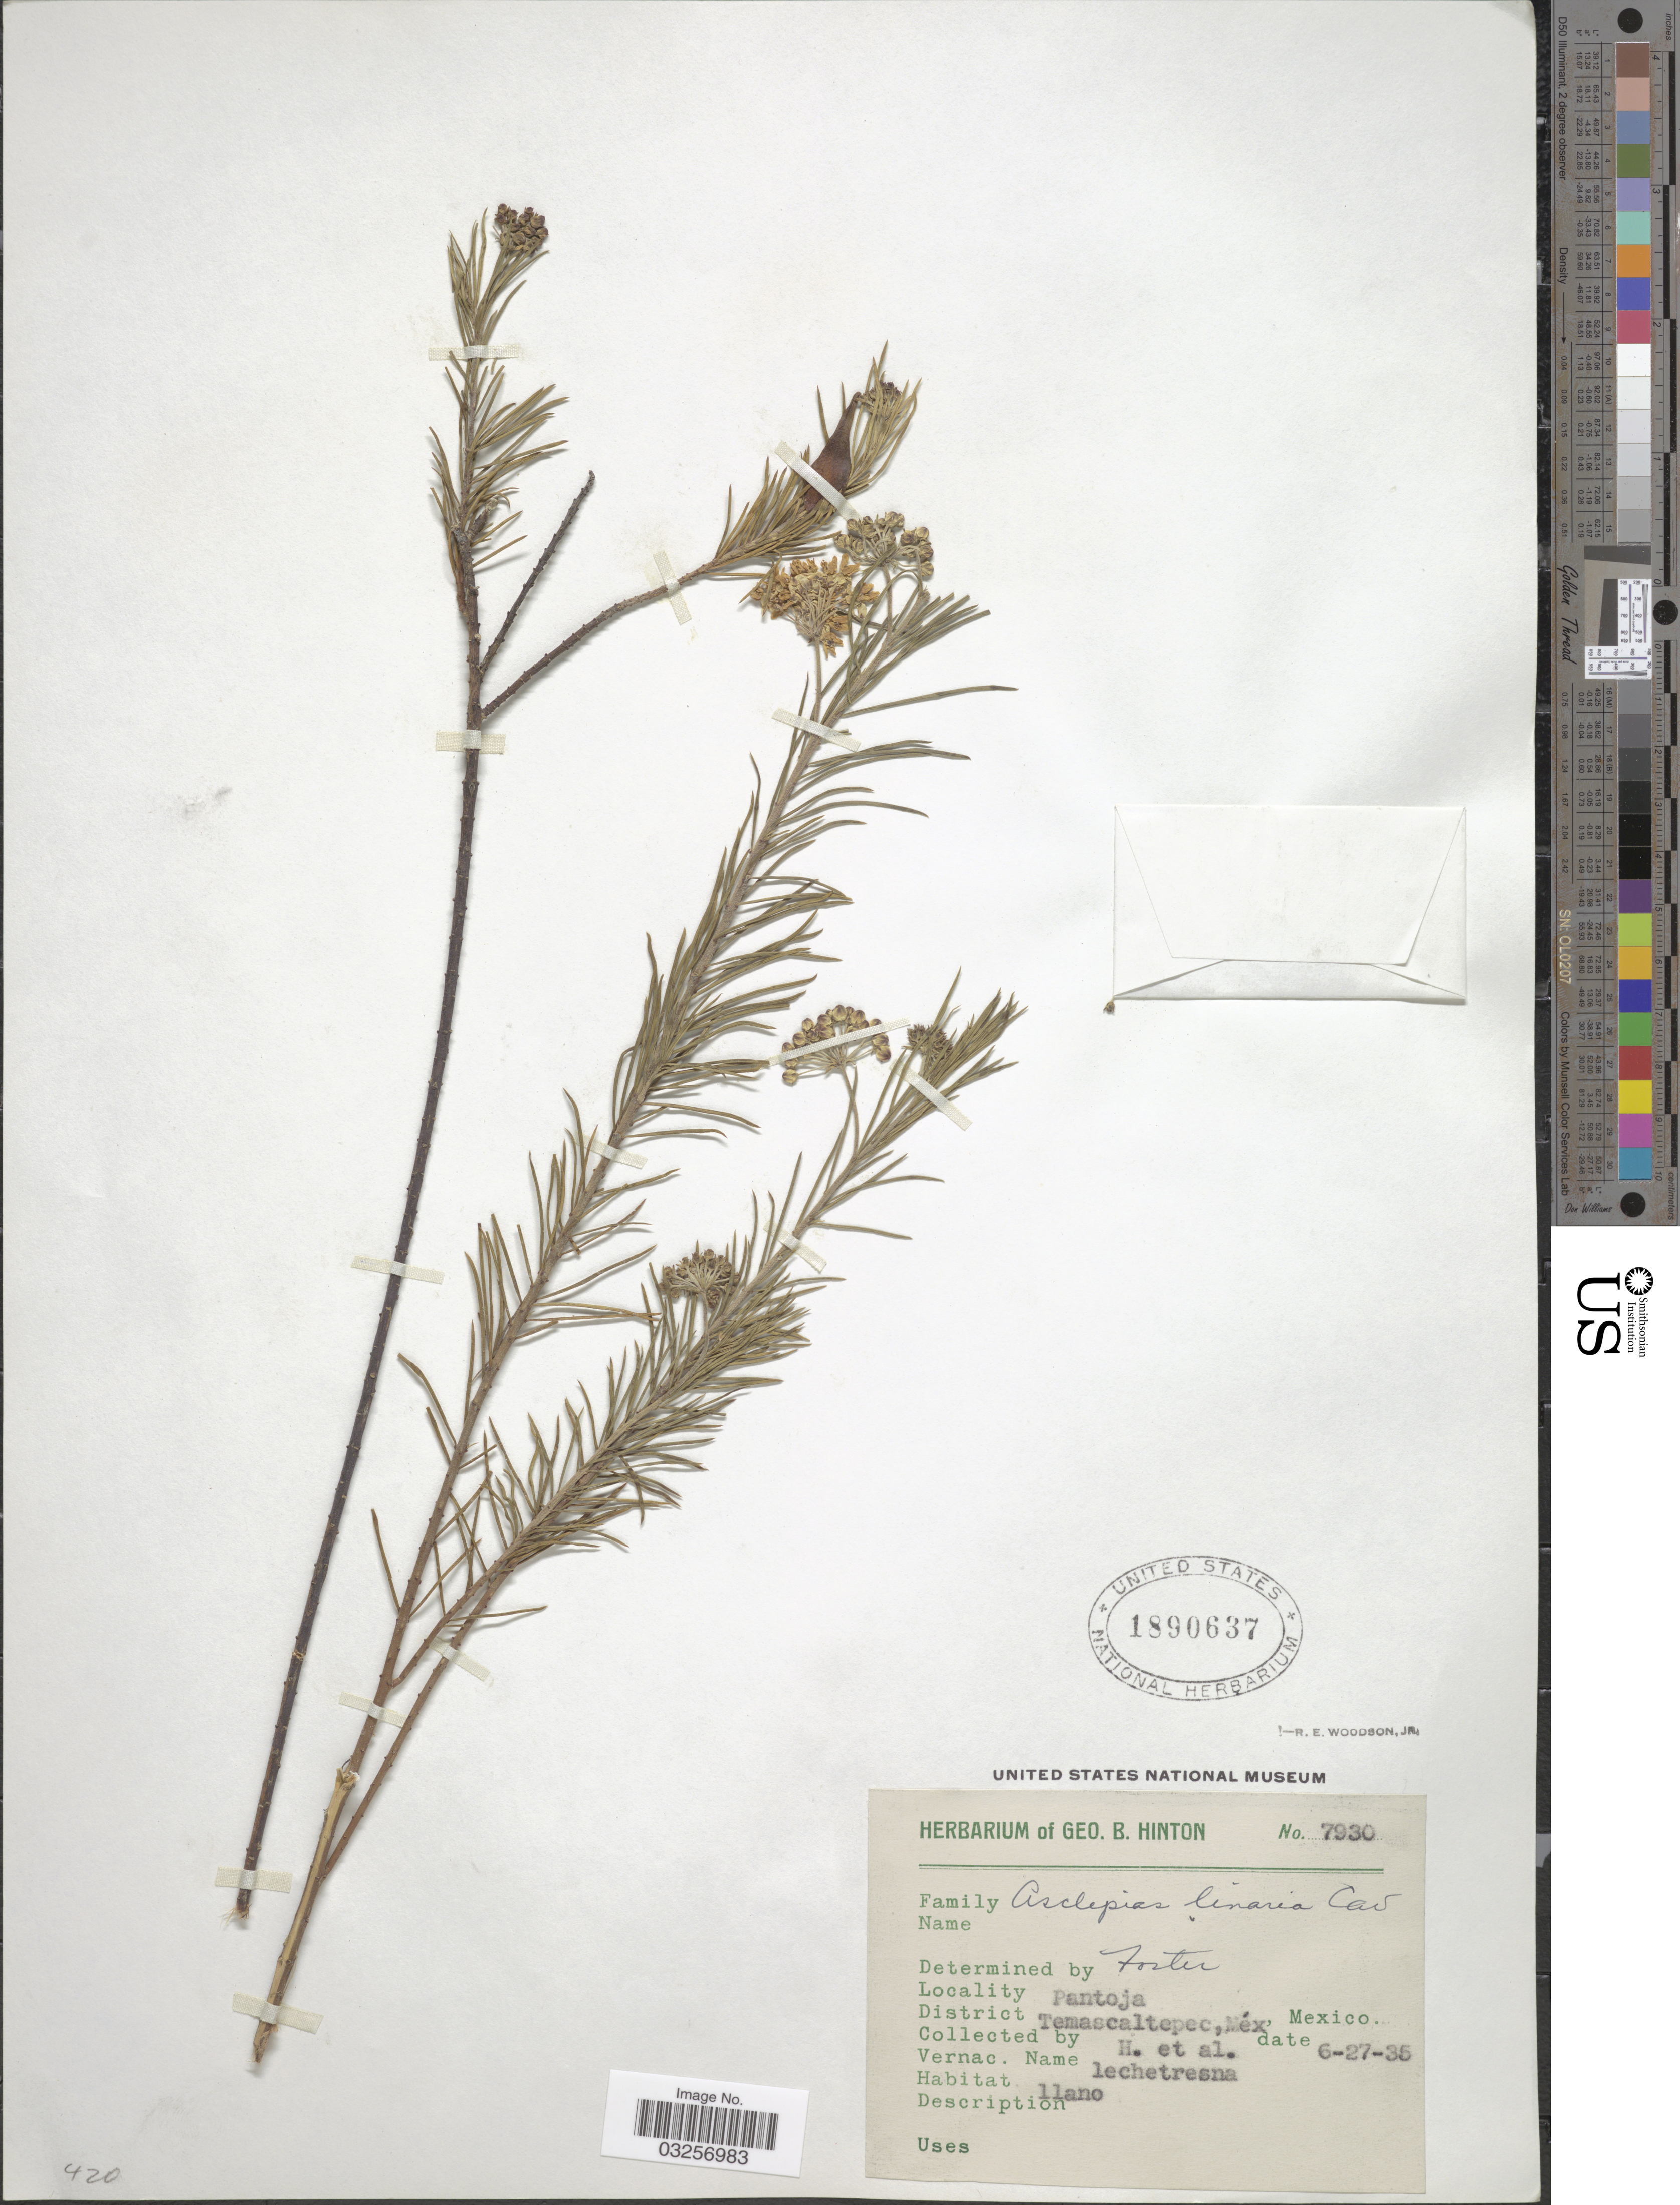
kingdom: Plantae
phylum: Tracheophyta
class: Magnoliopsida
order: Gentianales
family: Apocynaceae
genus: Asclepias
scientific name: Asclepias linaria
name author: Cav.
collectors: G. B. Hinton & et al.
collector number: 7930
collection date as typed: Transcribed d/m/y: 27/6/35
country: Mexico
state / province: México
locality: Pantoja. District Temascaltepec.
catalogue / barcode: US 1890637